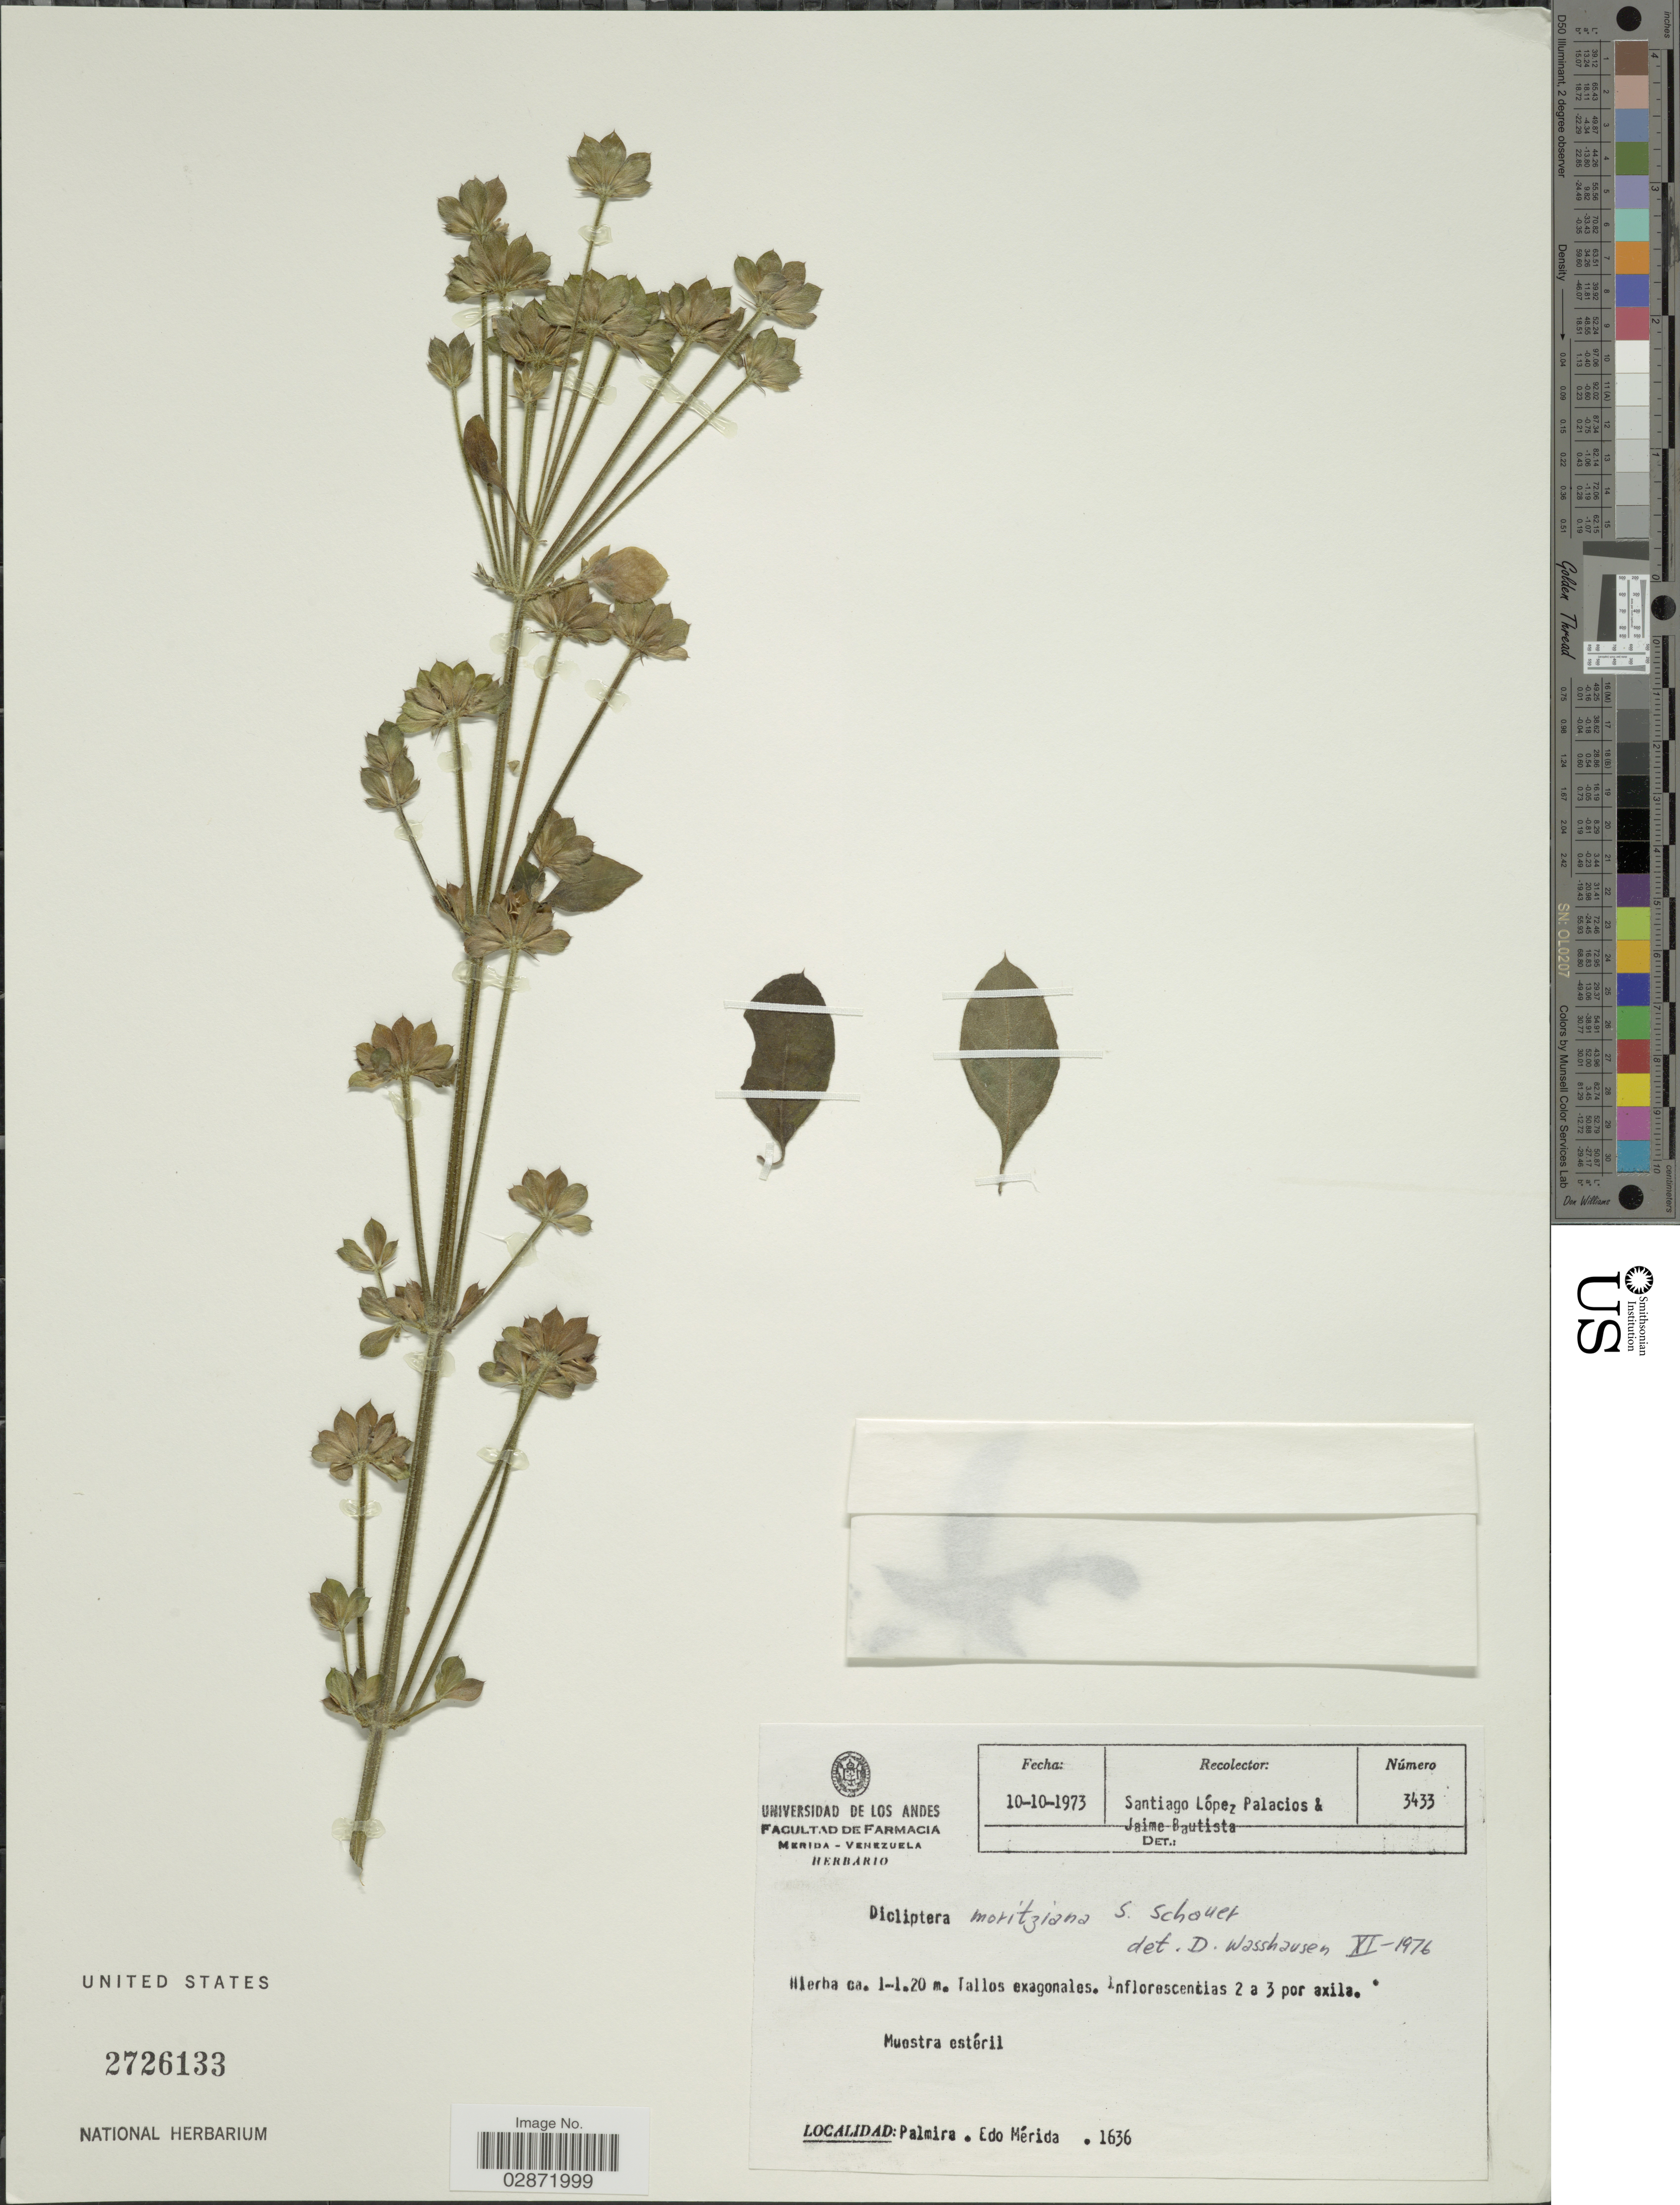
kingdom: Plantae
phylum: Tracheophyta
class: Magnoliopsida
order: Lamiales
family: Acanthaceae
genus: Dicliptera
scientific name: Dicliptera moritziana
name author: S. Schauer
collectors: S. López-Palacios & J. A. Bautista B.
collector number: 3433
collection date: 1973-10-10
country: Venezuela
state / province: Mérida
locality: Palmira, Edo. Mérida.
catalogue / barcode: US 2726133